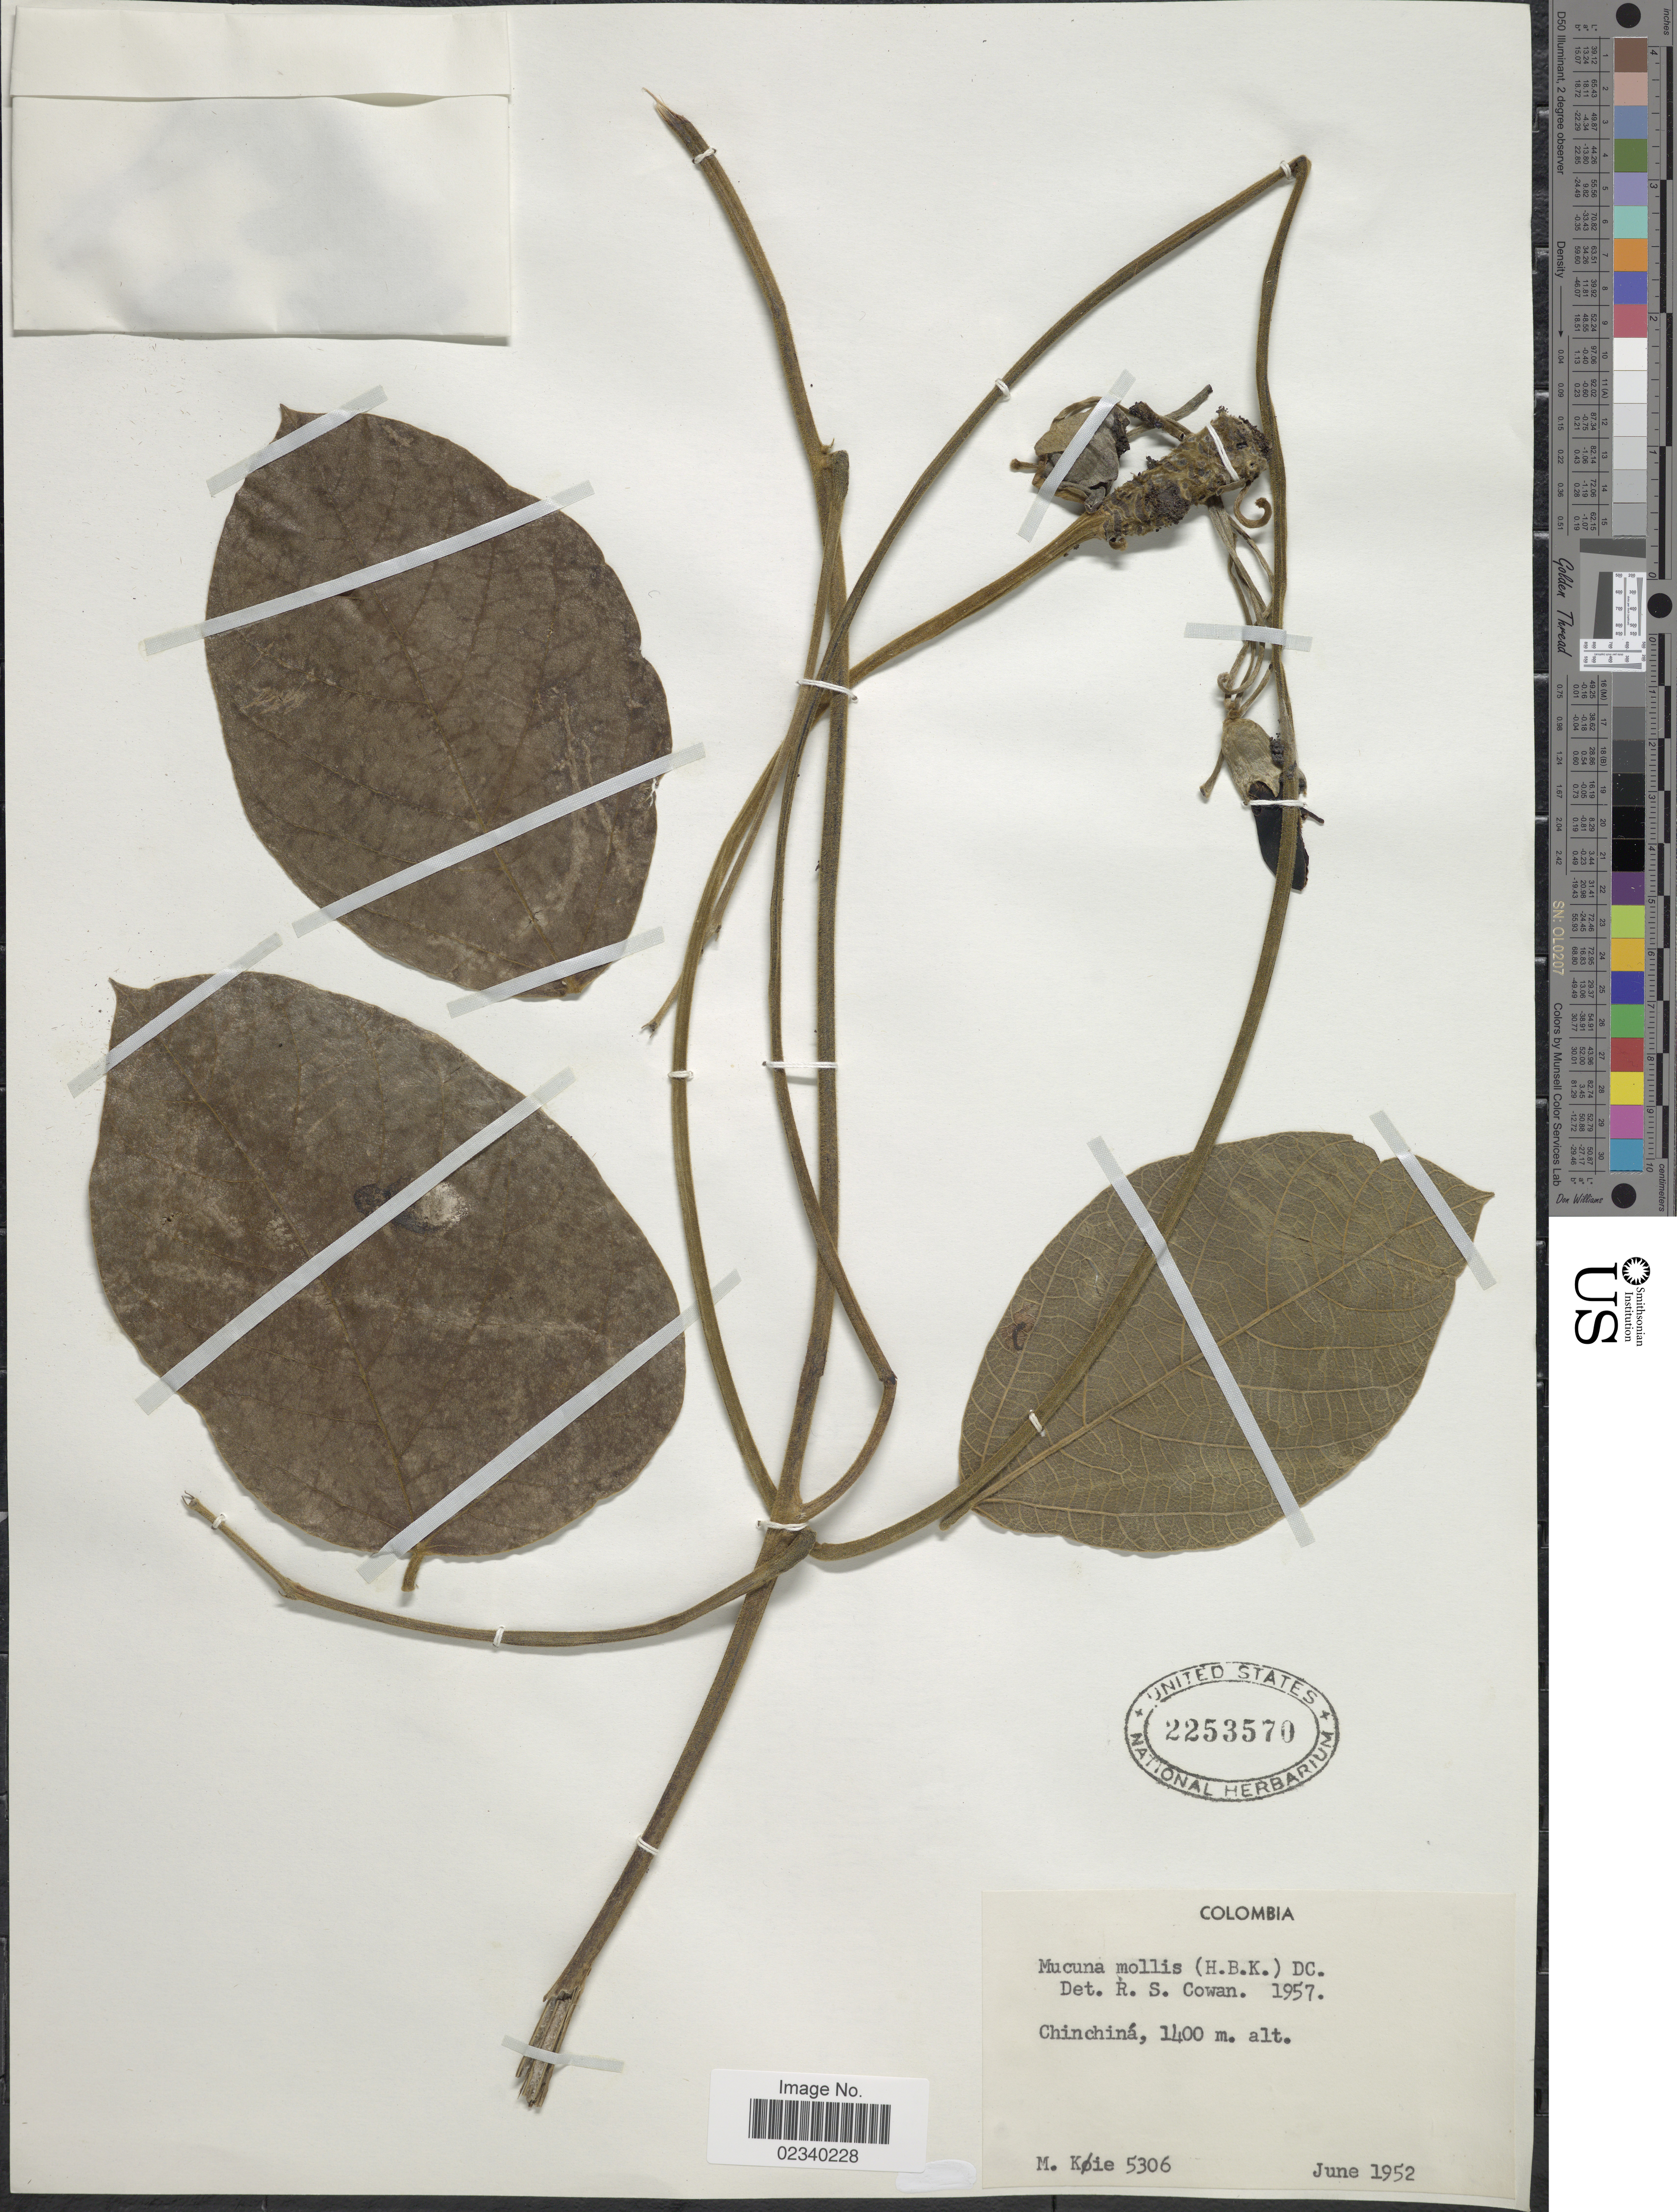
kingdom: Plantae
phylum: Tracheophyta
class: Magnoliopsida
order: Fabales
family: Fabaceae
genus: Mucuna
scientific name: Mucuna mollis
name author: (Kunth) DC.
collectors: M. Köie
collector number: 5306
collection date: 1952-06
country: Colombia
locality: Chinchina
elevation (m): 1400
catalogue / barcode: US 2253570